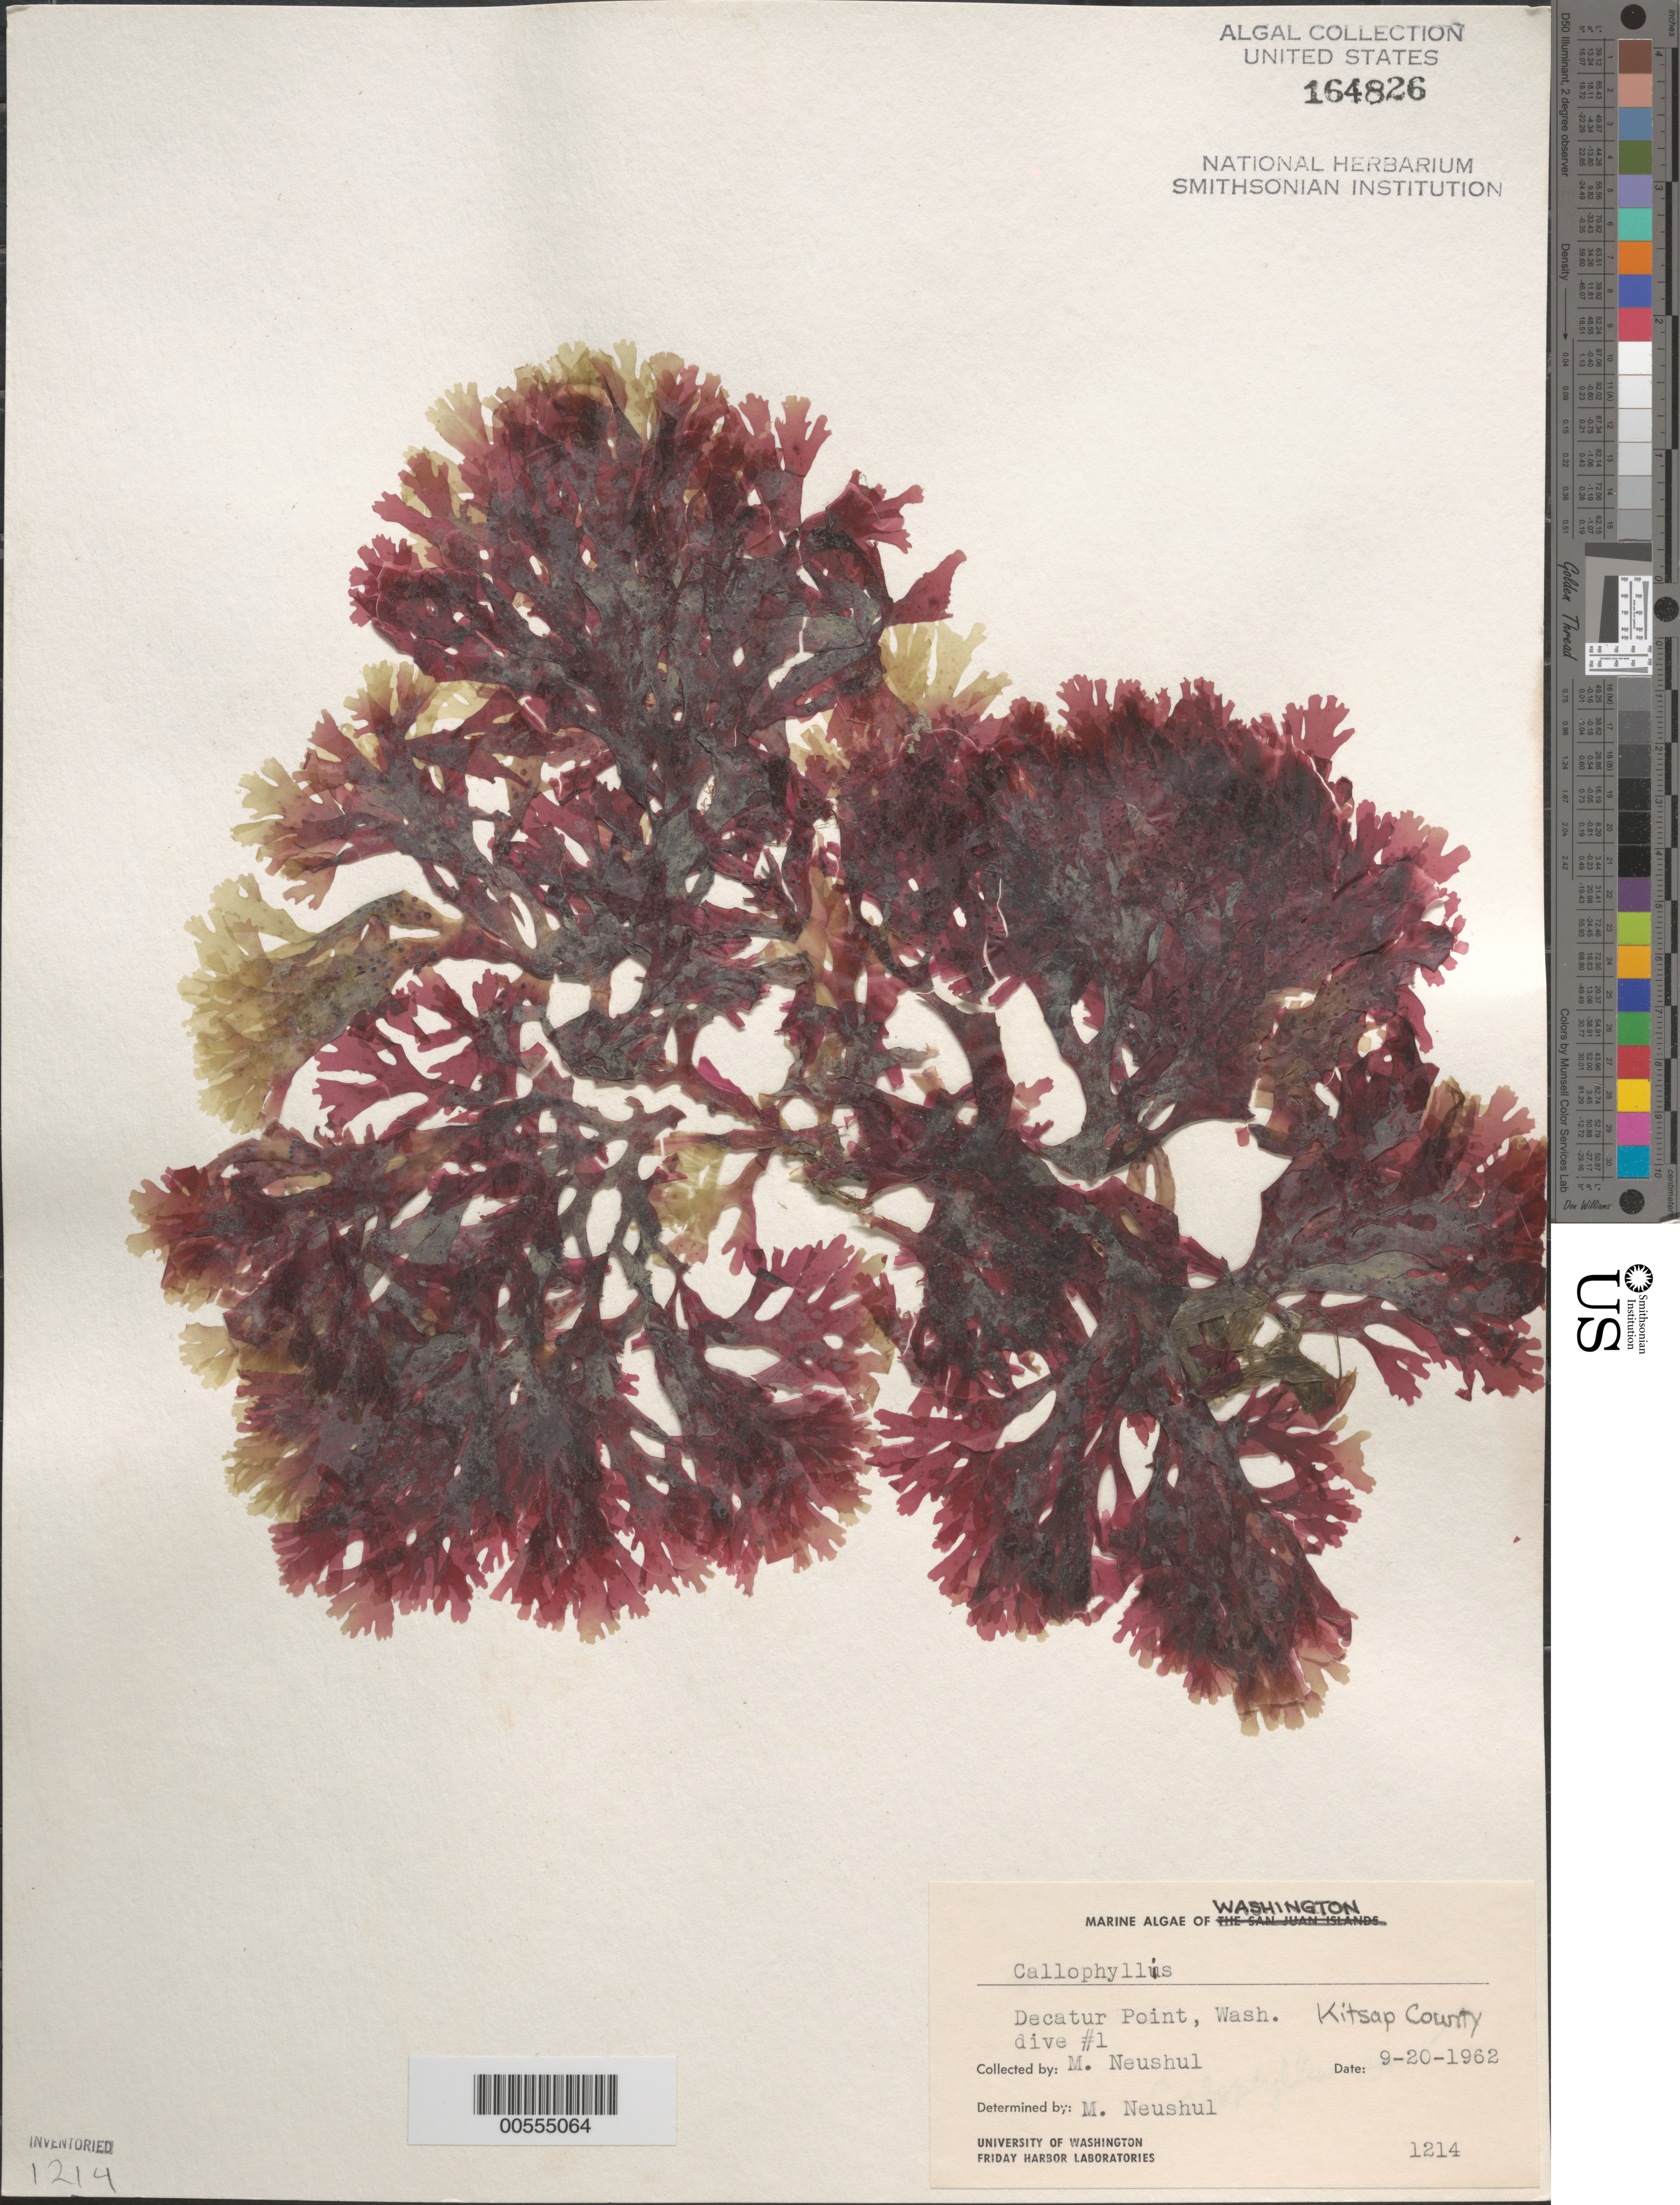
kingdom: Plantae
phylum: Rhodophyta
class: Florideophyceae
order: Gigartinales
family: Kallymeniaceae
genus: Callophyllis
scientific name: Callophyllis sp.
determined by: Neushul, M.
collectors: M. Neushul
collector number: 1214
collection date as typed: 20 Sep 1962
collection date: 1962-09-20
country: United States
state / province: Washington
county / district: Kitsap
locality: Decatur Point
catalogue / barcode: US 164826